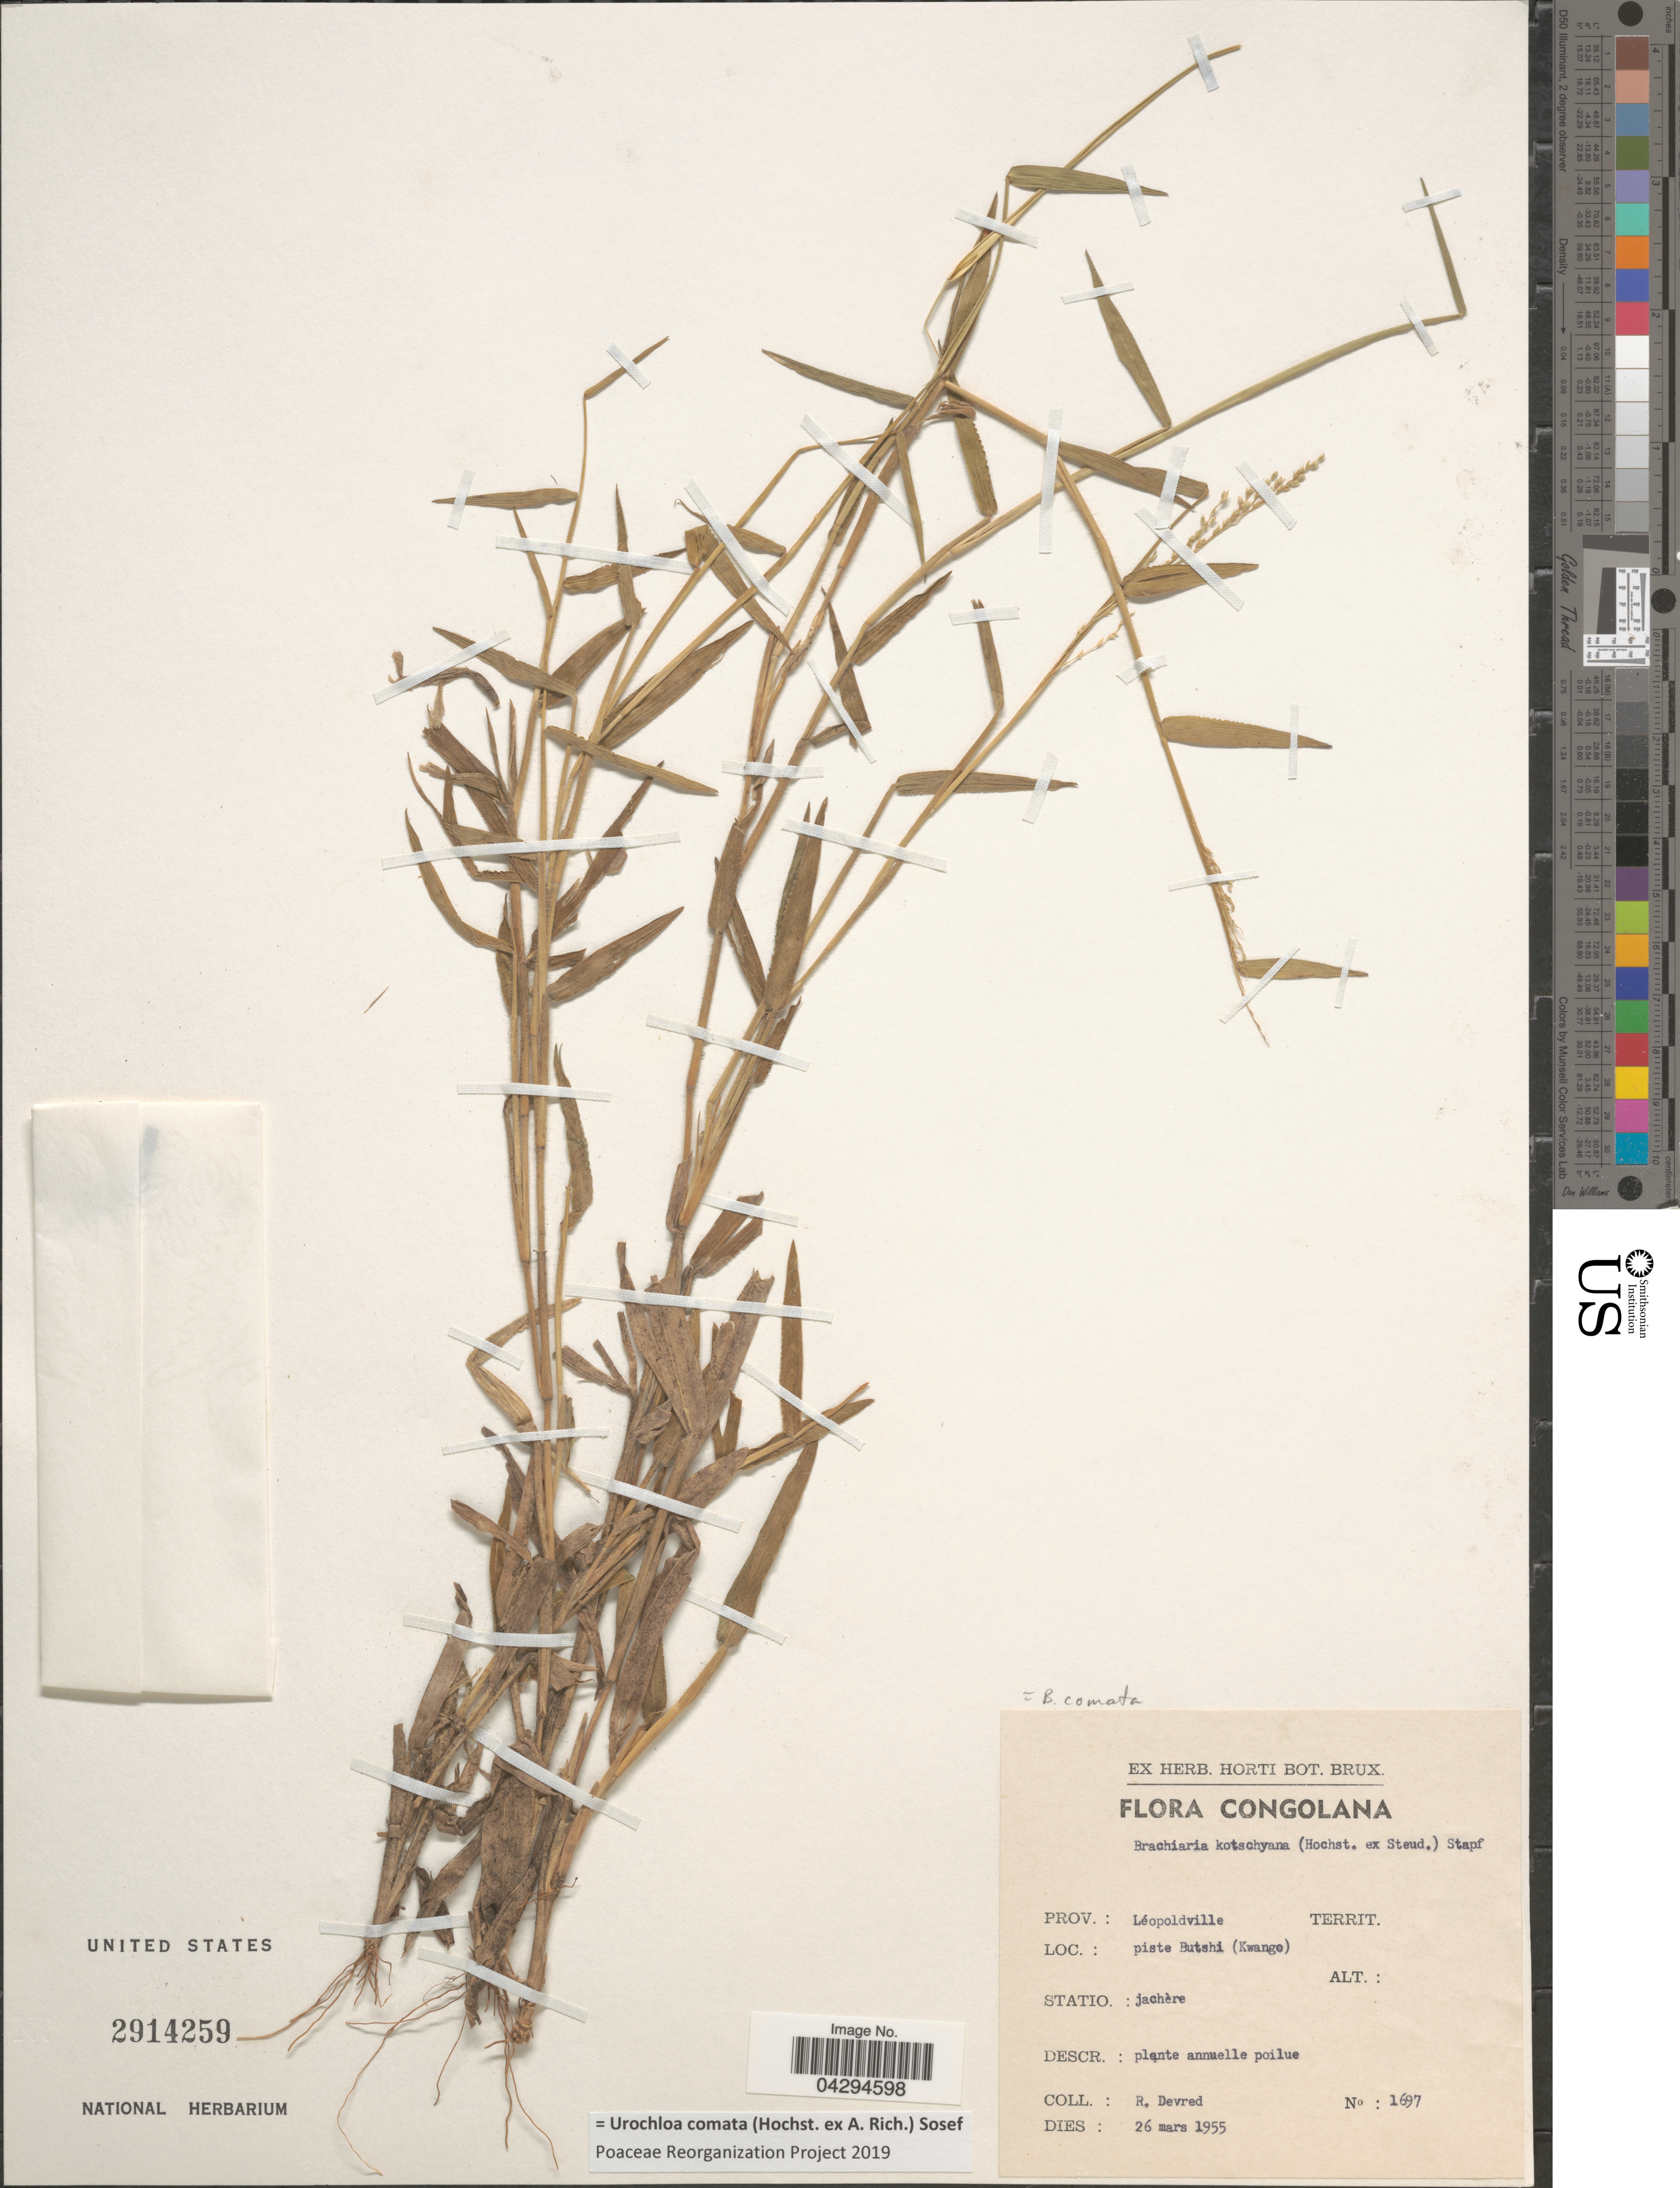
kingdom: Plantae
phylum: Tracheophyta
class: Liliopsida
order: Poales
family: Poaceae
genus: Urochloa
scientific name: Urochloa comata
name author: (Hochst. ex A. Rich.) Sosef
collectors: R. Devred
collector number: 1697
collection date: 1955-03-26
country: Congo, Democratic Republic of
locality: Congolana. Prov.: Léopoldville. Piste Butshi (Kwange).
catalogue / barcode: US 2914259